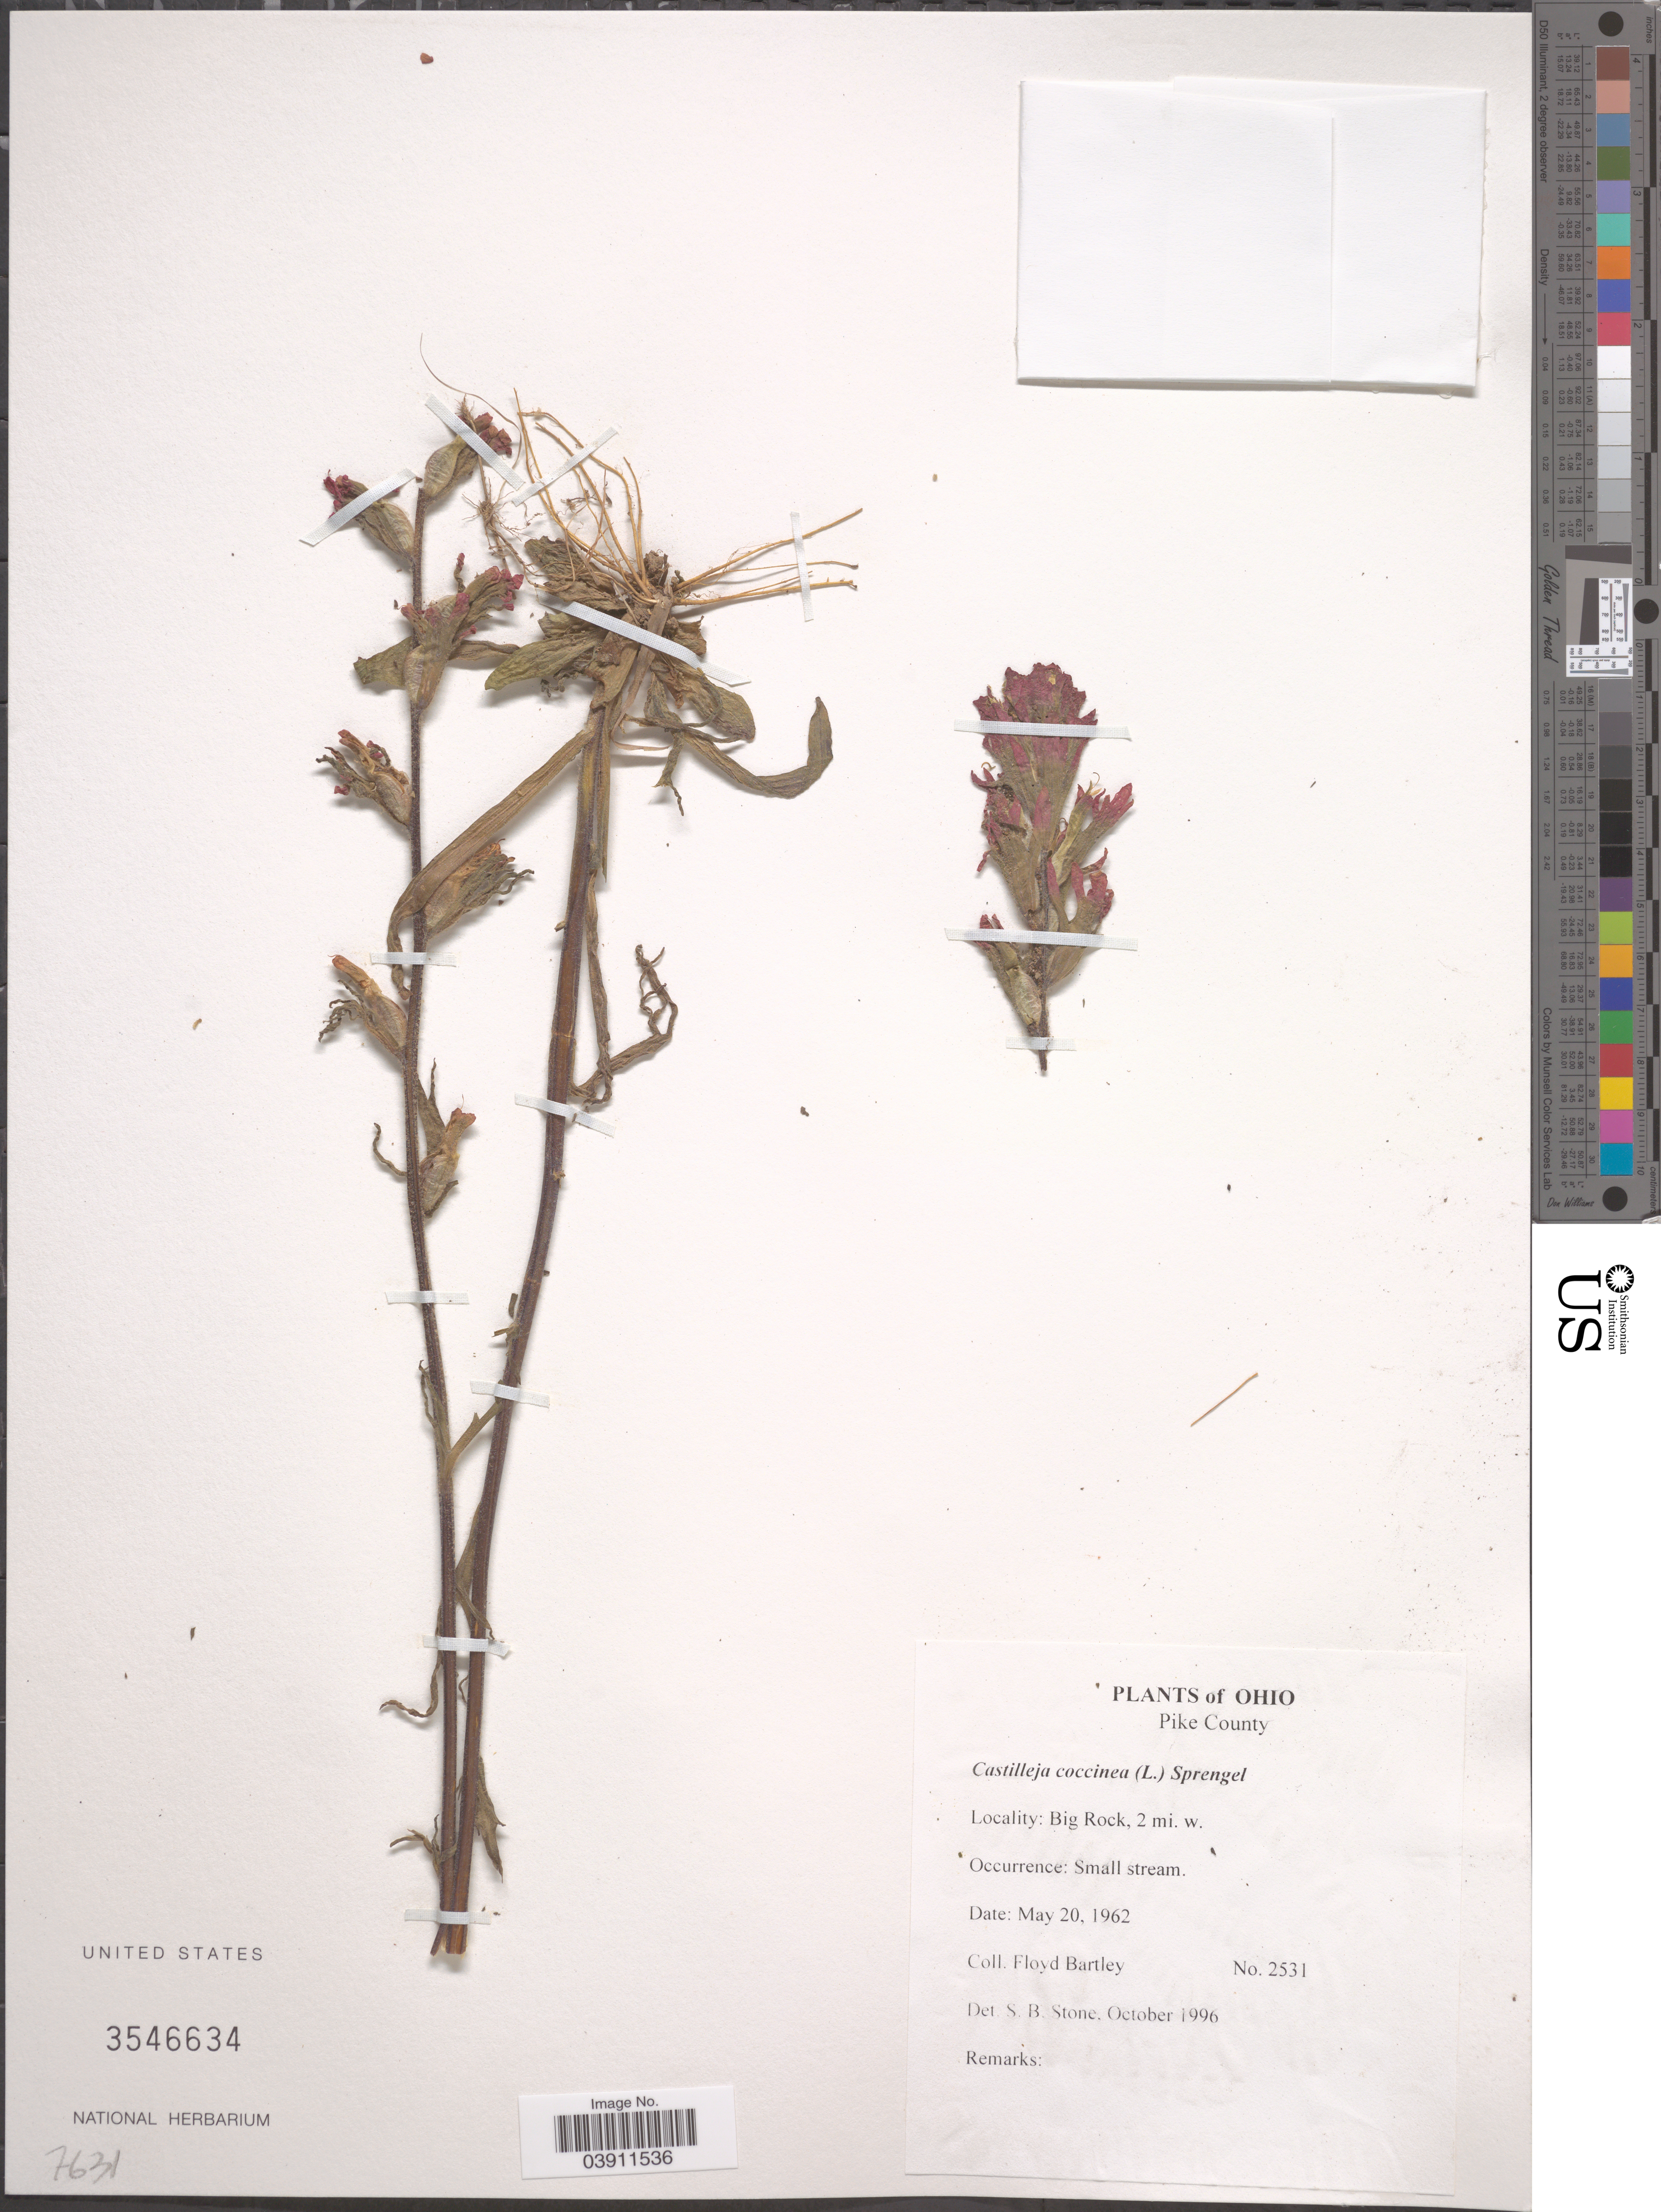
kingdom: Plantae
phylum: Tracheophyta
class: Magnoliopsida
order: Lamiales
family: Orobanchaceae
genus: Castilleja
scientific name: Castilleja coccinea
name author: (L.) Spreng.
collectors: F. Bartley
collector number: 2531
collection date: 1962-05-20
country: United States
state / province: Ohio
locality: Pike County. Big Rock, 2 mi. w.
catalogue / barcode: US 3546634